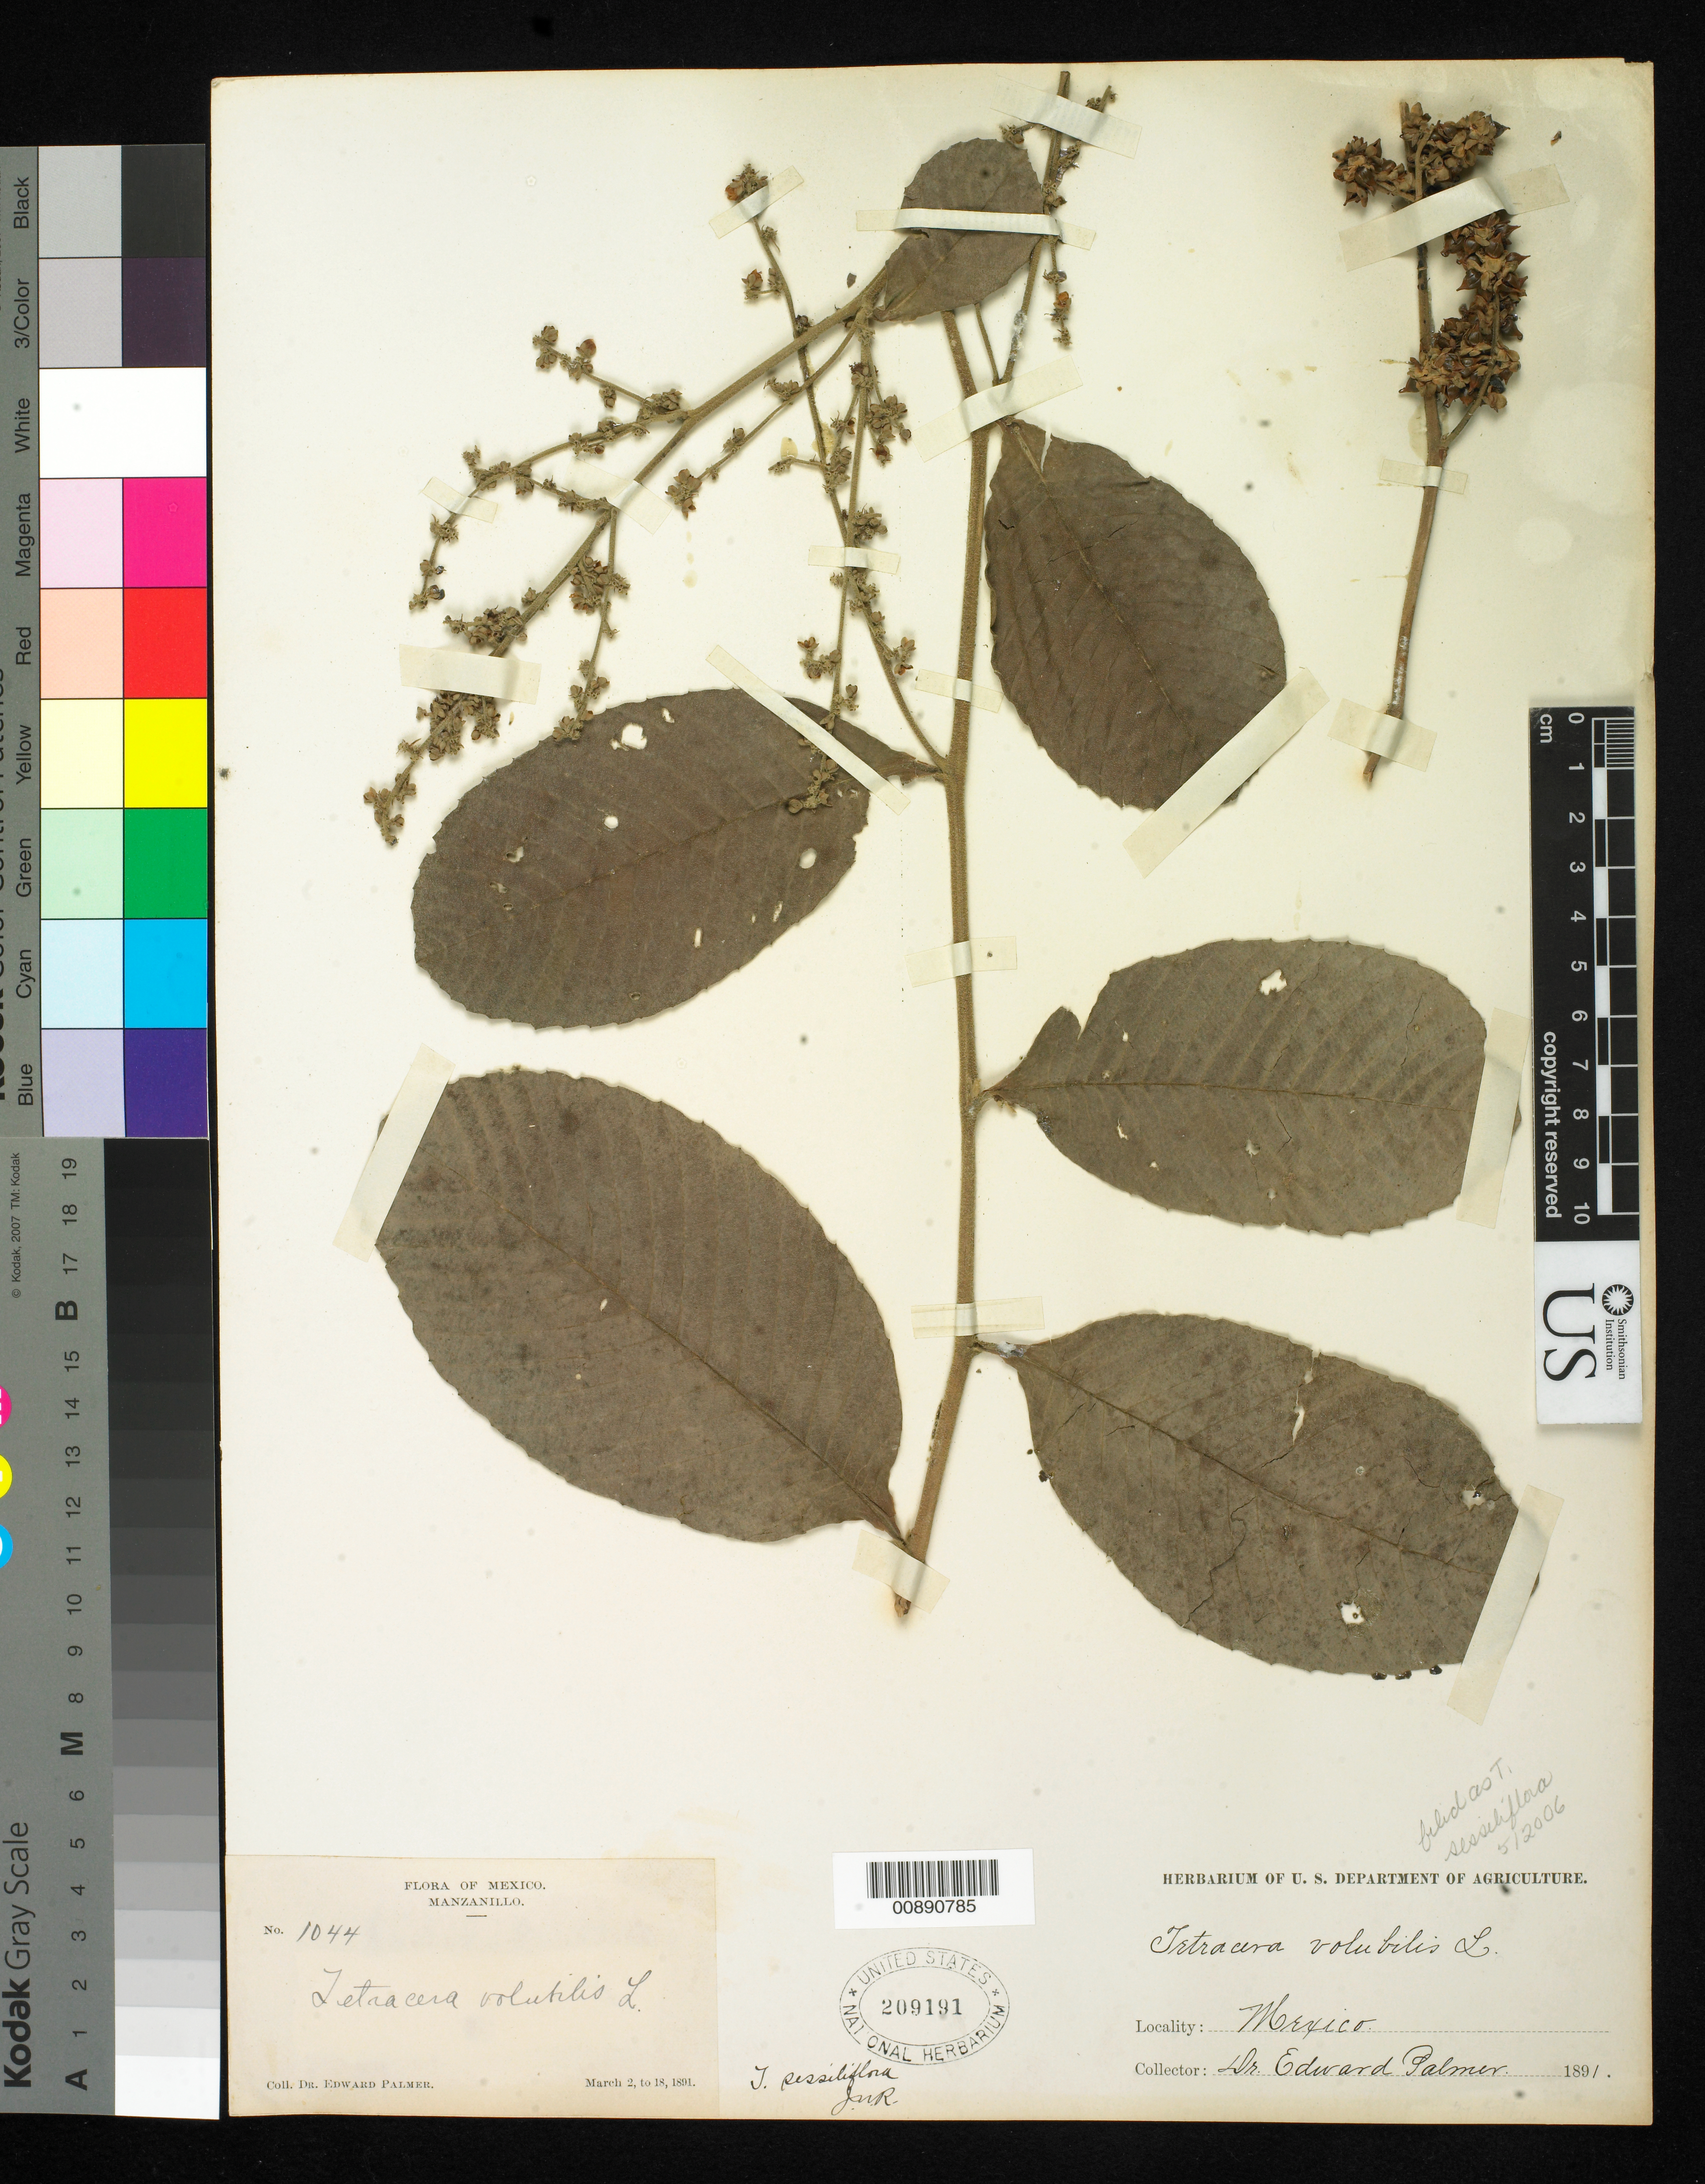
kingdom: Plantae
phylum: Tracheophyta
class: Magnoliopsida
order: Dilleniales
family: Dilleniaceae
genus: Tetracera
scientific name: Tetracera sessiliflora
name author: Triana & Planch.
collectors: E. Palmer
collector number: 1044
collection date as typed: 02 Mar 1891 to 18 Mar 1891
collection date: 1891-03-02/1891-03-18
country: Mexico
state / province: Colima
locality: Manzanillo, Colima.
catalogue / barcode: US 209191